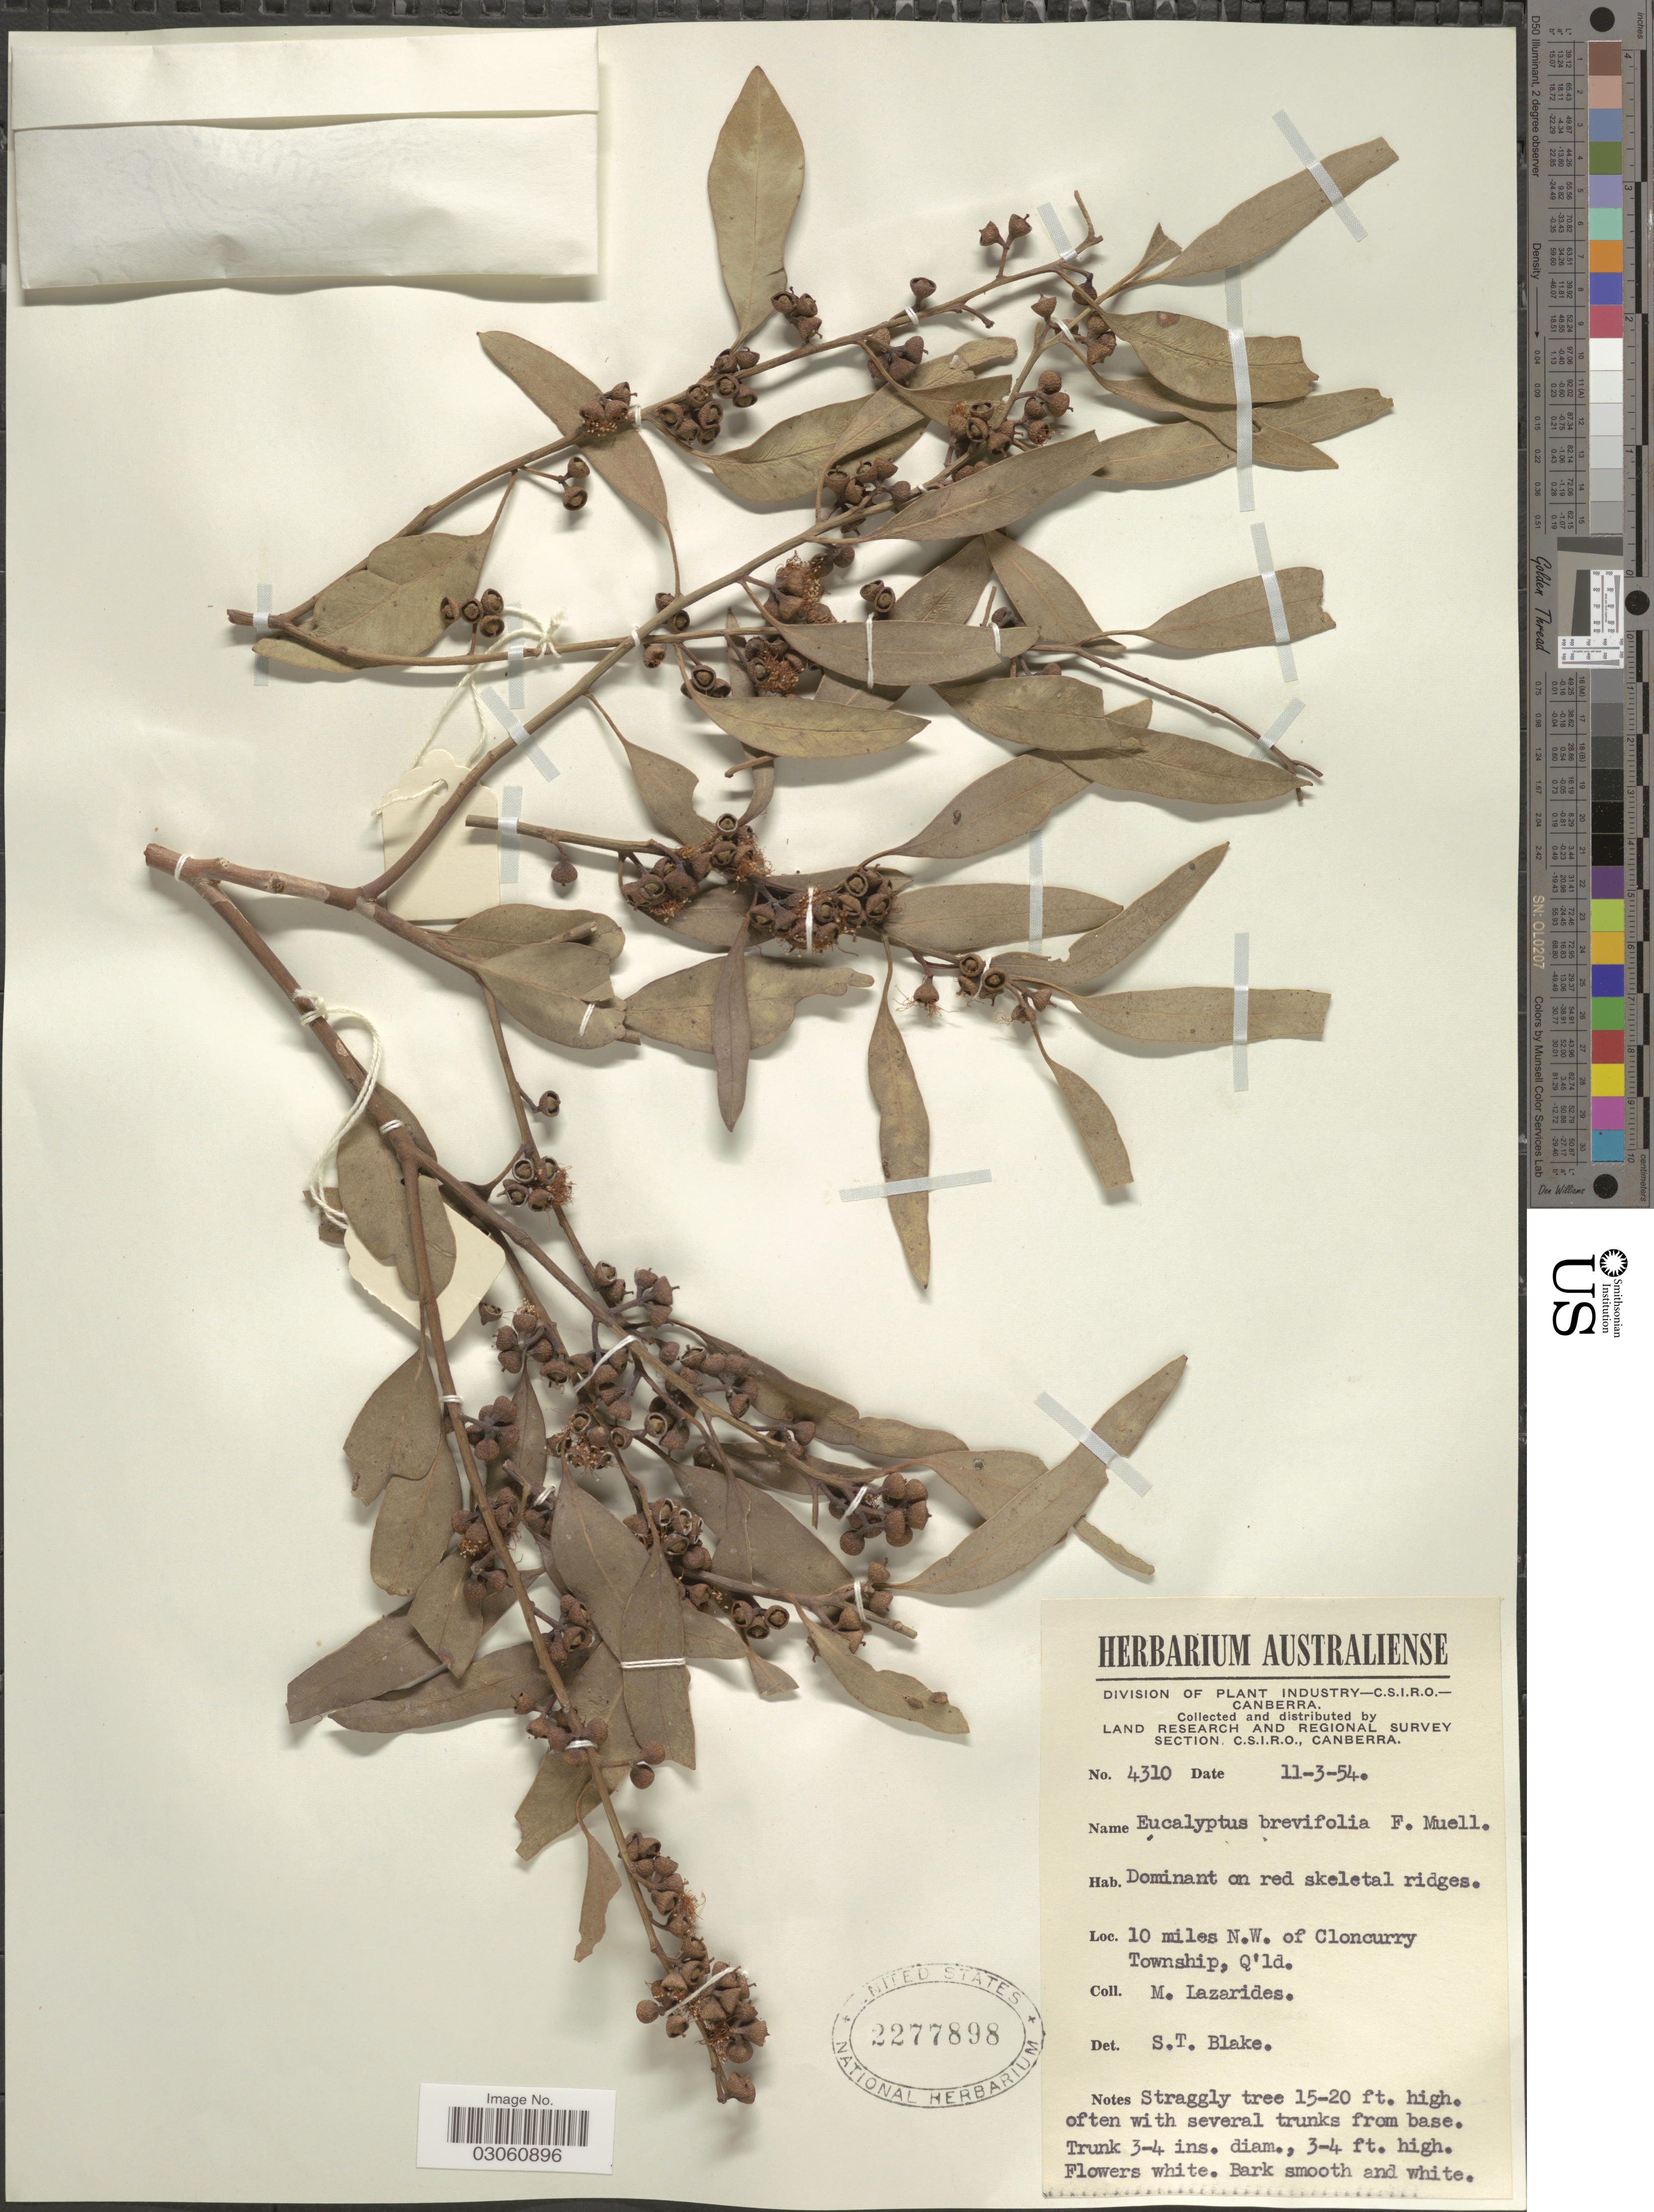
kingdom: Plantae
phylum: Tracheophyta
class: Magnoliopsida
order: Myrtales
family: Myrtaceae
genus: Eucalyptus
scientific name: Eucalyptus brevifolia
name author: F. Muell.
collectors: M. Lazarides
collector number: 4310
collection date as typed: Transcribed d/m/y: 11/3/54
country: Australia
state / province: Queensland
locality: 10 miles N.W of Cloncurry Township, Q'ld.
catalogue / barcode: US 2277898